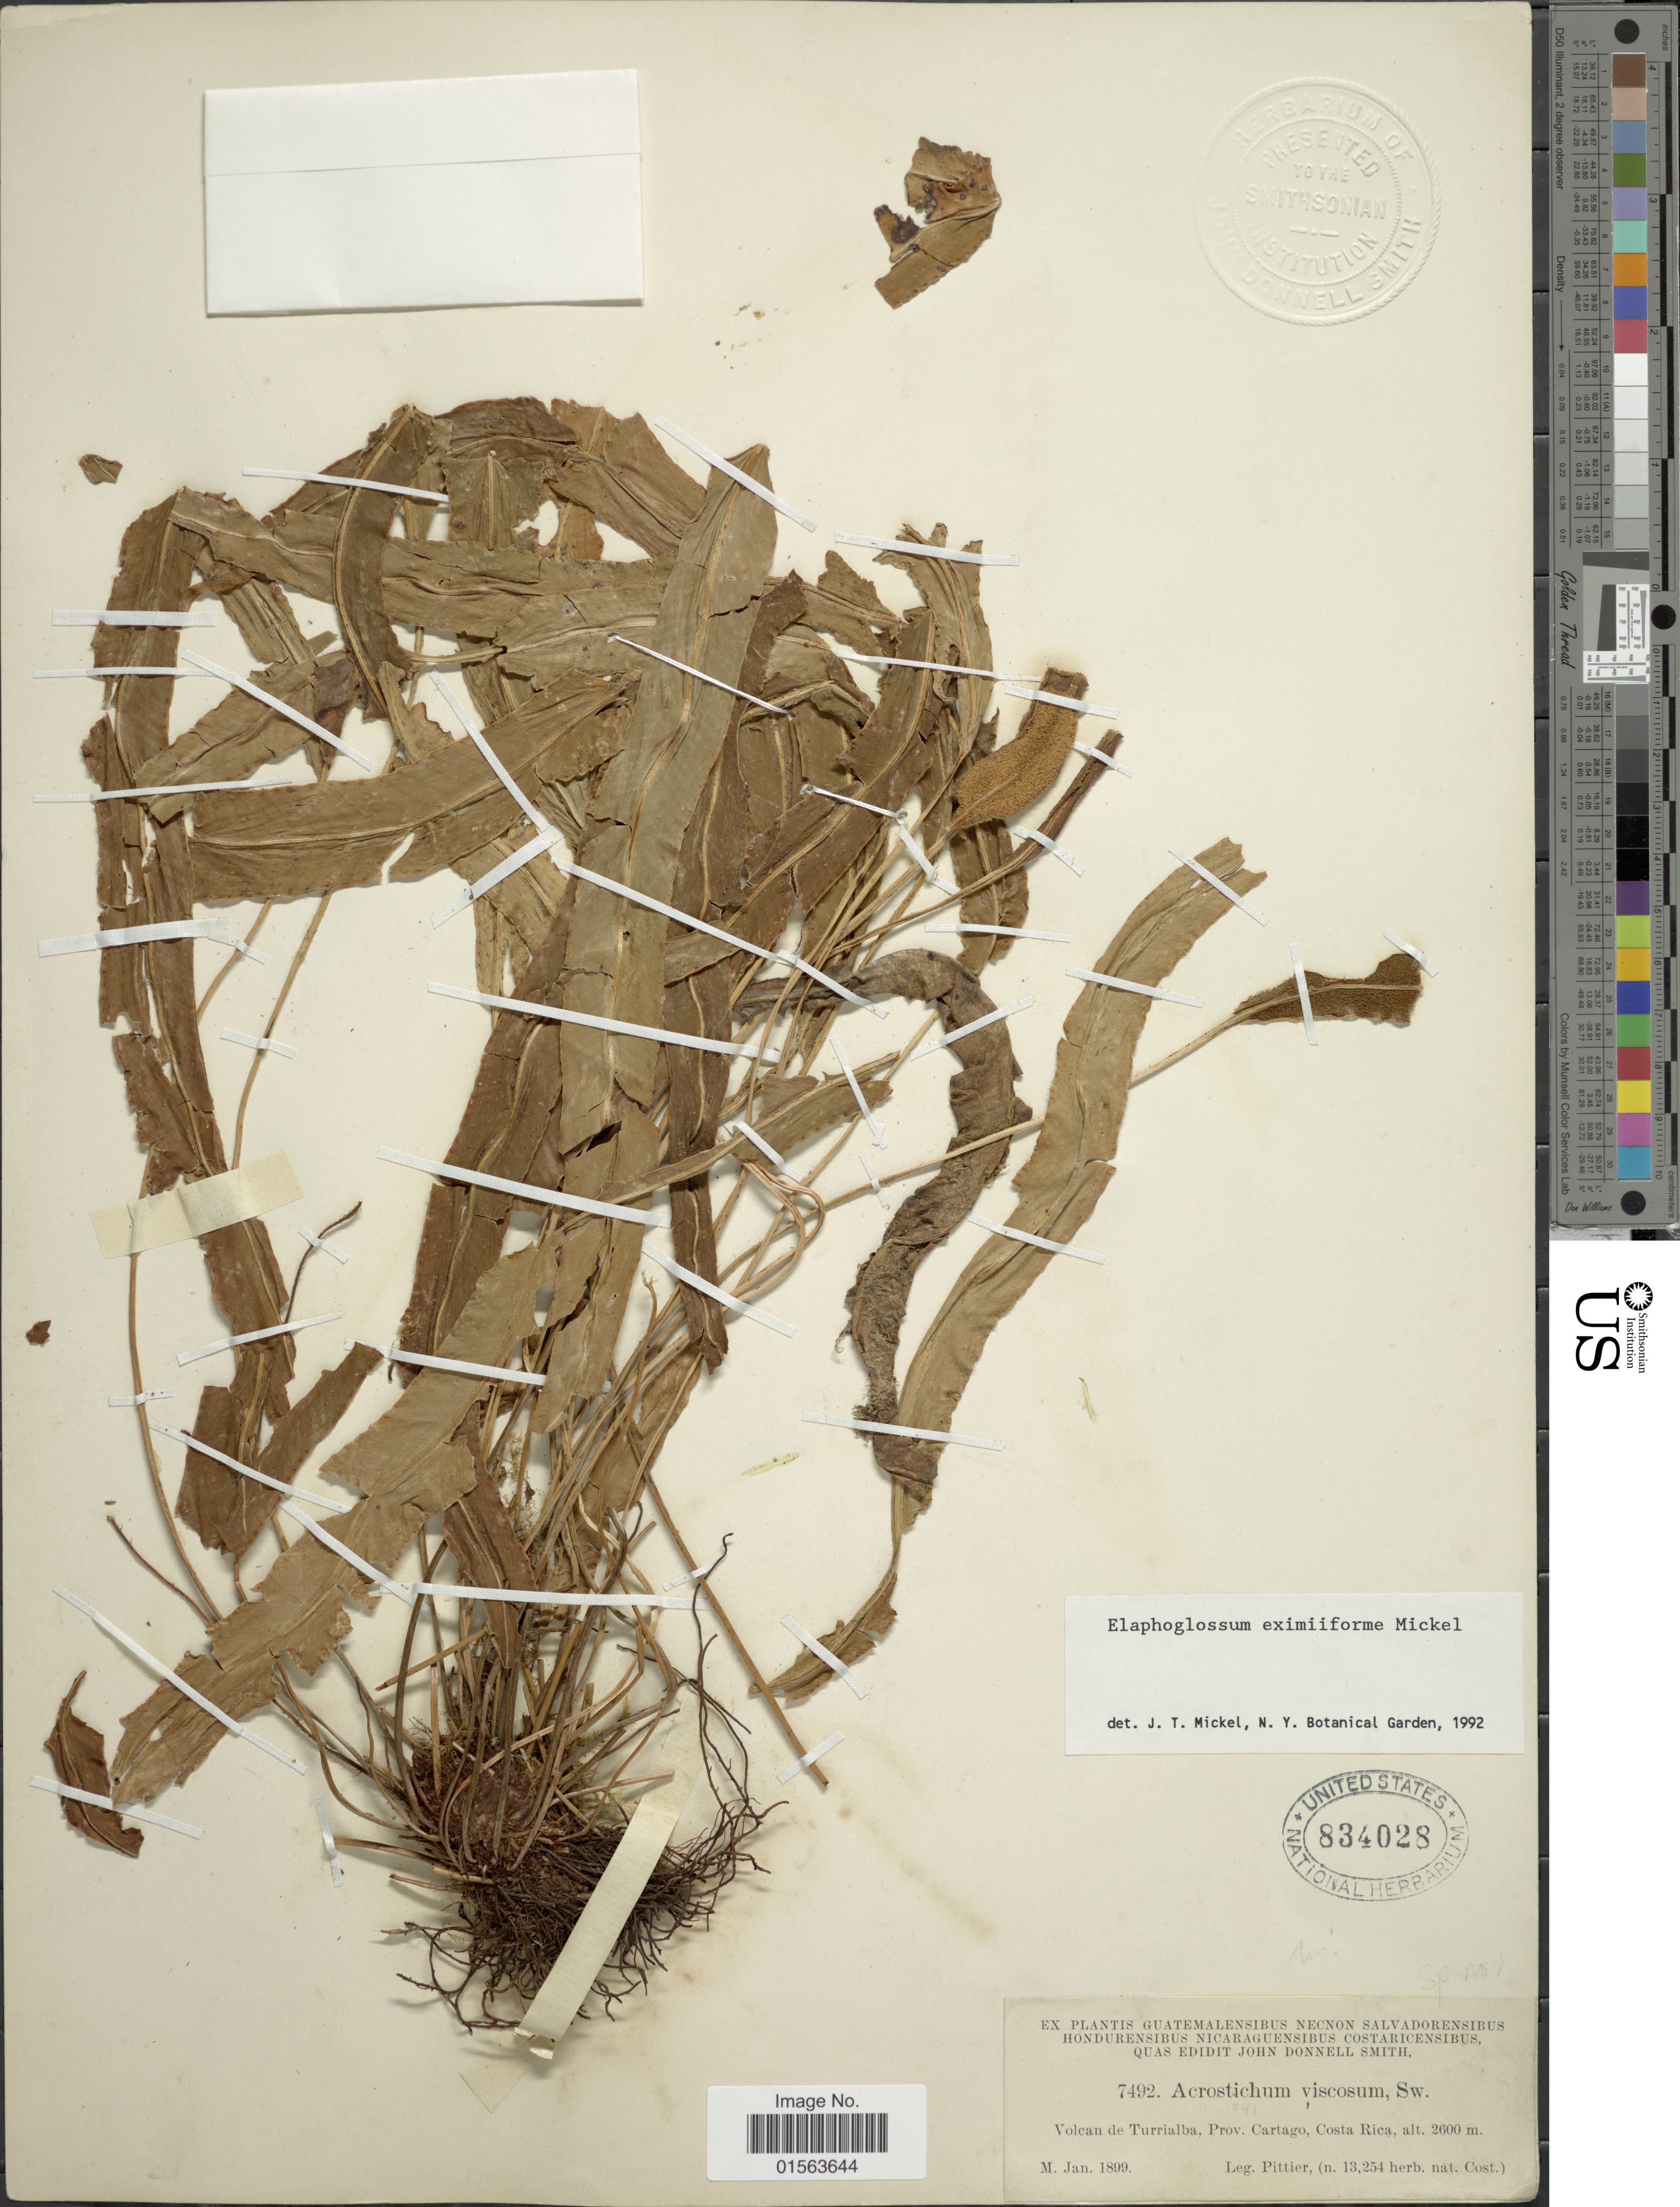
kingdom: Plantae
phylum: Tracheophyta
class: Polypodiopsida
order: Polypodiales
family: Dryopteridaceae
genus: Elaphoglossum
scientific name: Elaphoglossum eximiiforme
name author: Mickel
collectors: Pittier, --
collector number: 7492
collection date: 1899-01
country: Costa Rica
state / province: Cartago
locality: Volcan de Turrialba, Prov. Cartago, Costa Rica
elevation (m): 2600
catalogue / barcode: US 834028